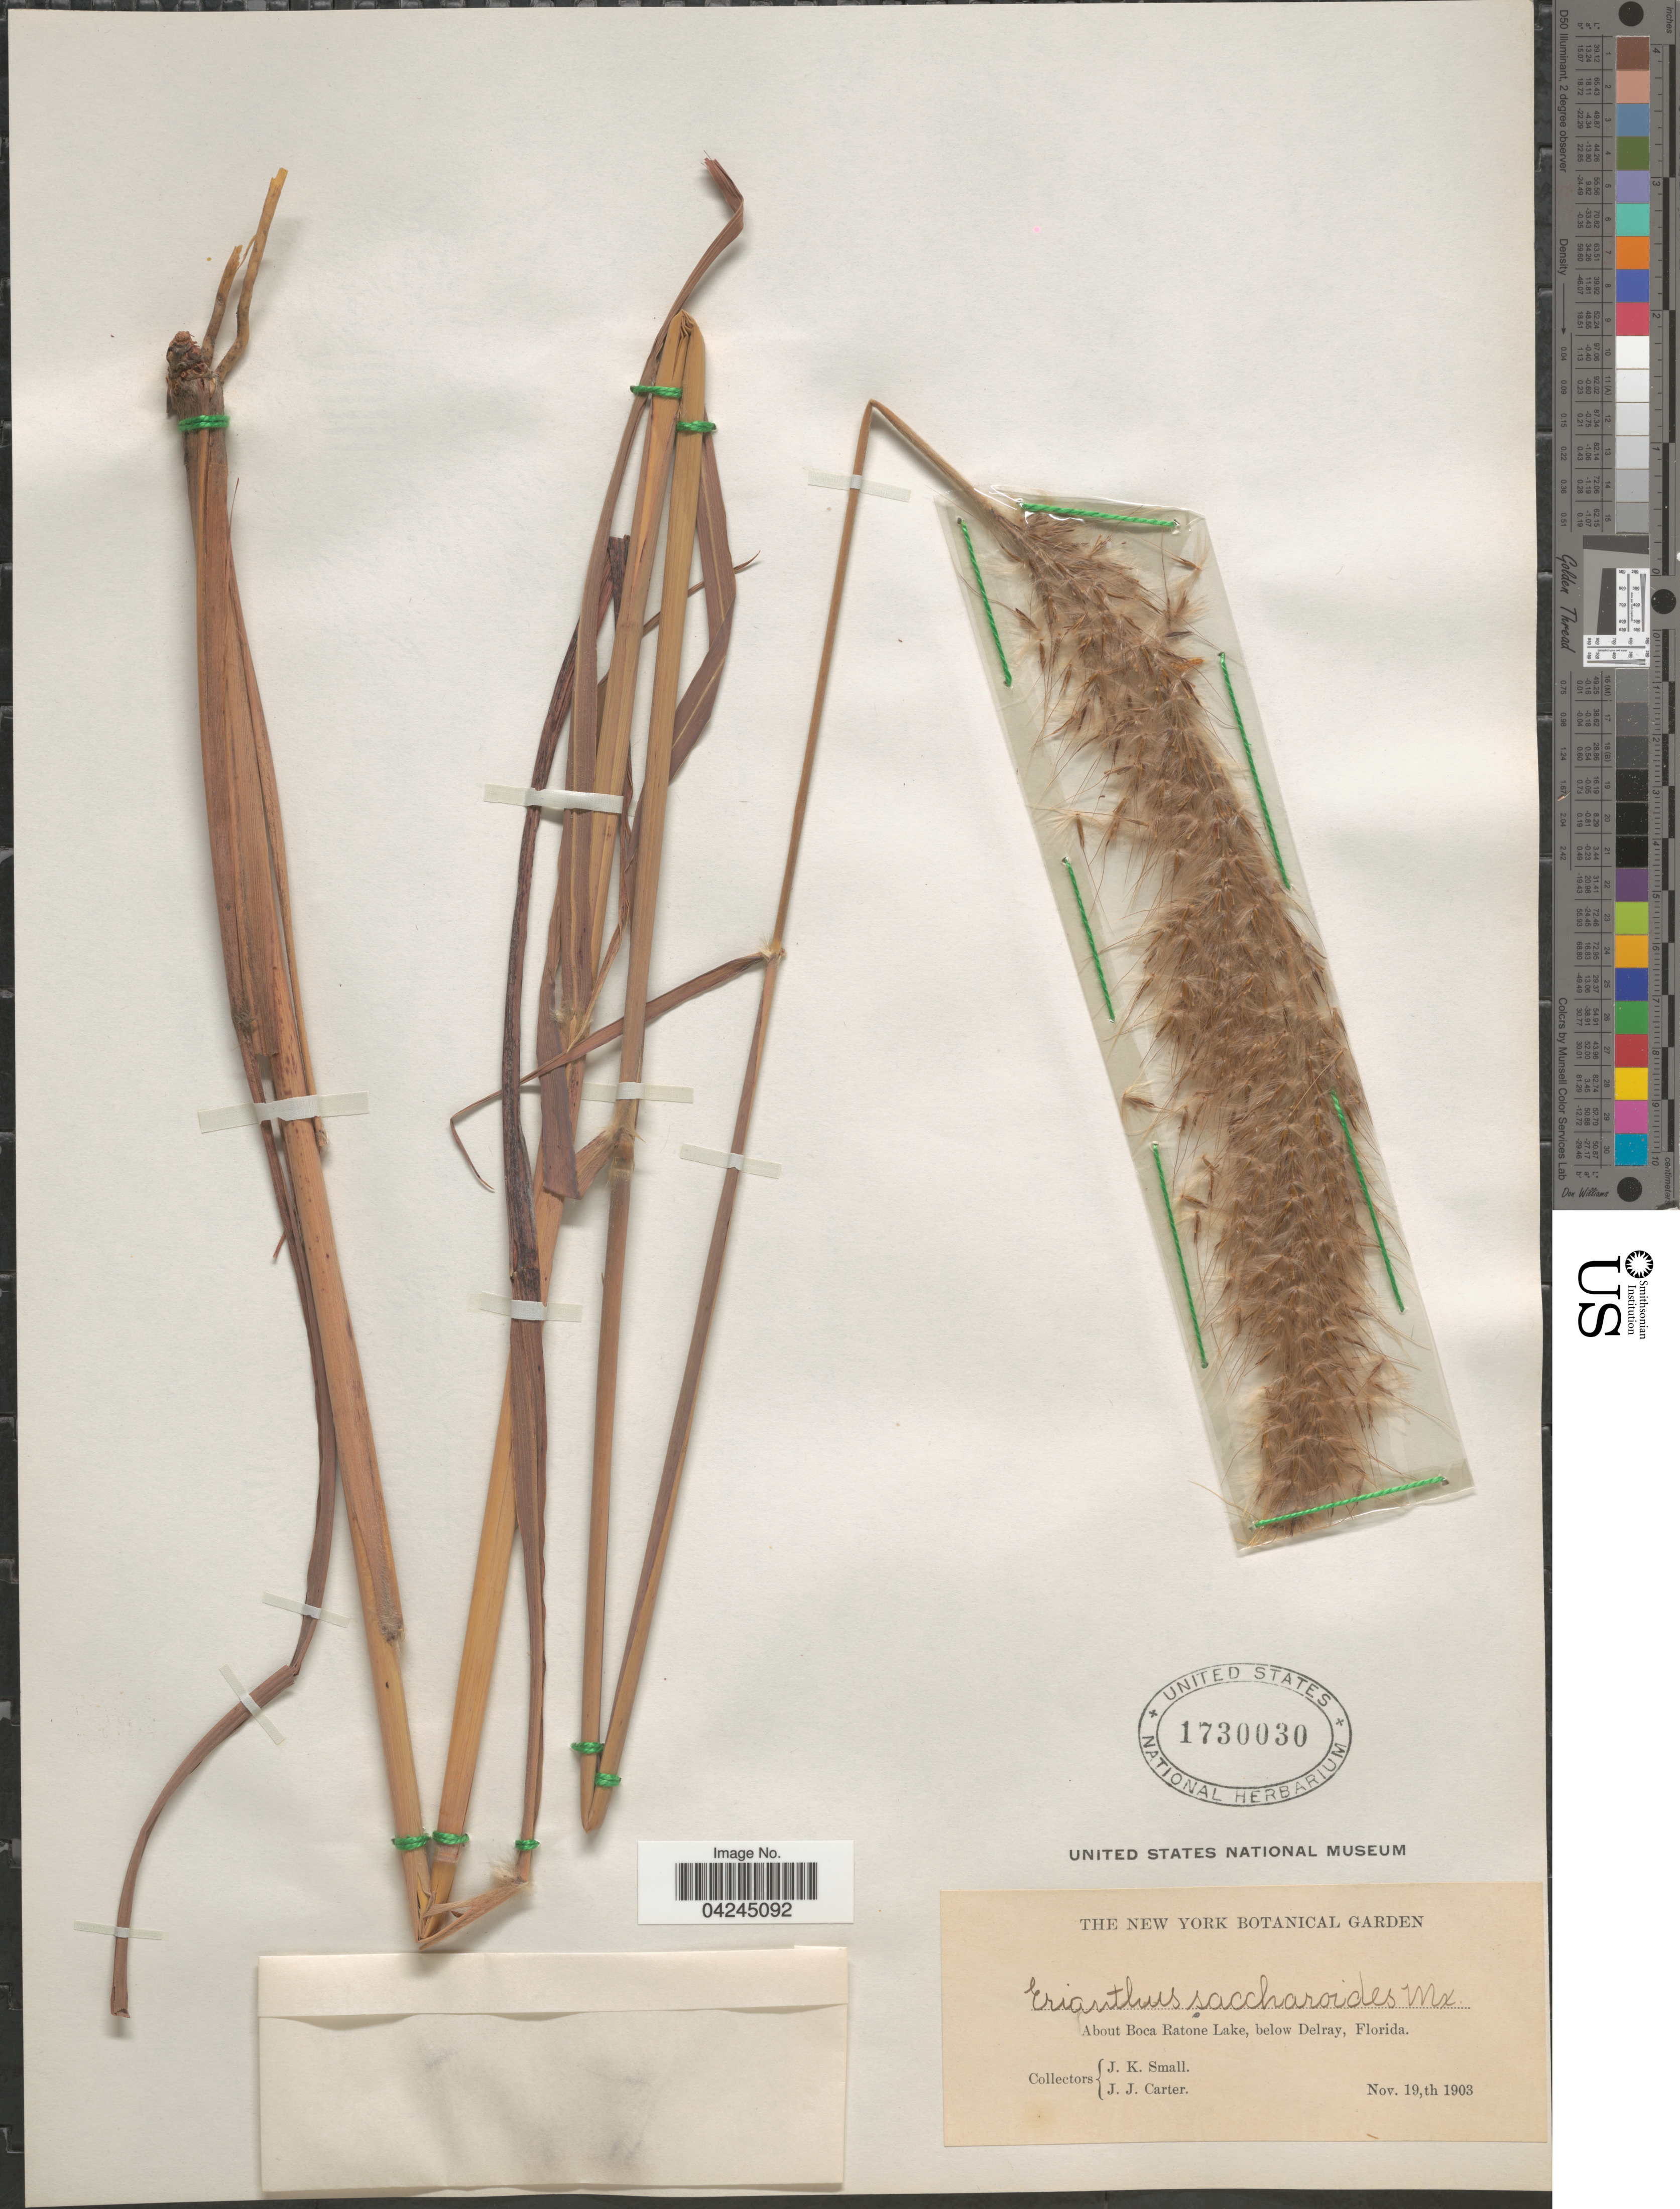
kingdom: Plantae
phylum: Tracheophyta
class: Liliopsida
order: Poales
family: Poaceae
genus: Erianthus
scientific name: Erianthus giganteus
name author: (Walter) P. Beauv.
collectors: J. K. Small & J. Carter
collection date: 1903-11-19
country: United States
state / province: Florida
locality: About Boca Ratone Lake, below Delray.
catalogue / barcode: US 1730030